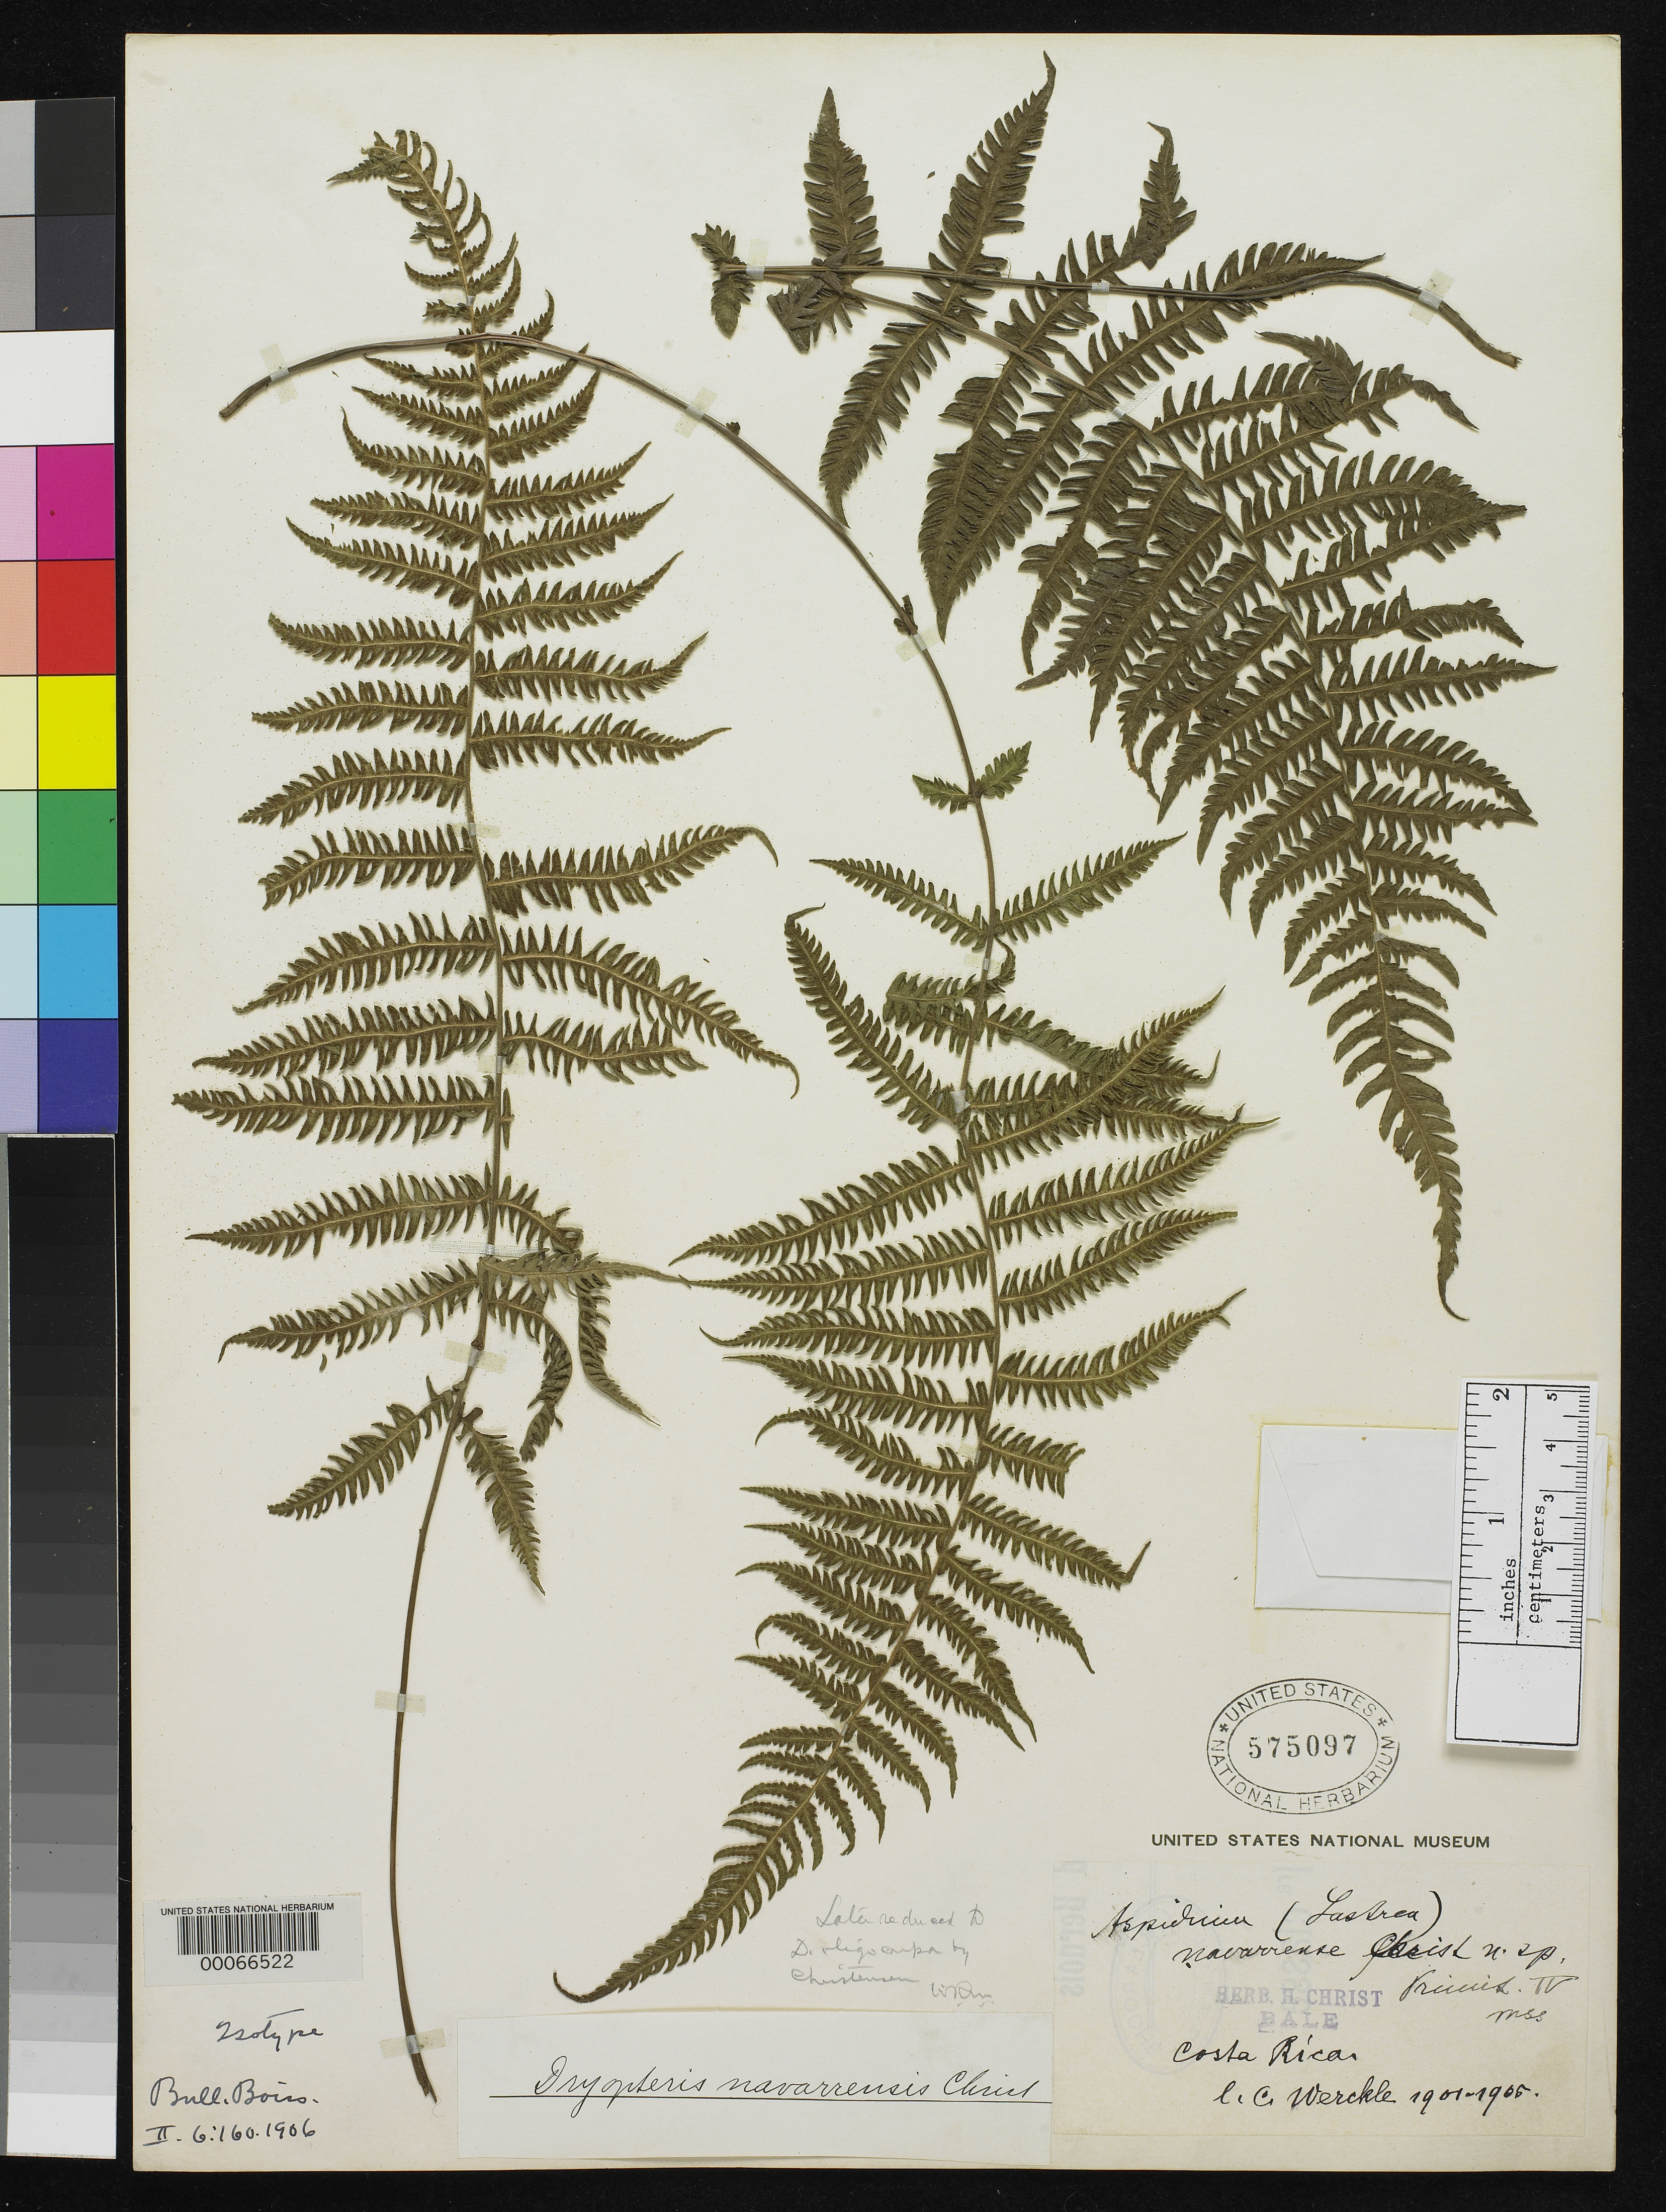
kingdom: Plantae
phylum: Tracheophyta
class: Polypodiopsida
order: Polypodiales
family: Tectariaceae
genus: Aspidium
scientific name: Aspidium navarrense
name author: Christ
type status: Type Collection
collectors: C. C Wercklé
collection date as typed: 1901 to -- --- 1905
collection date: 1901/1905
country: Costa Rica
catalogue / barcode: US 575097